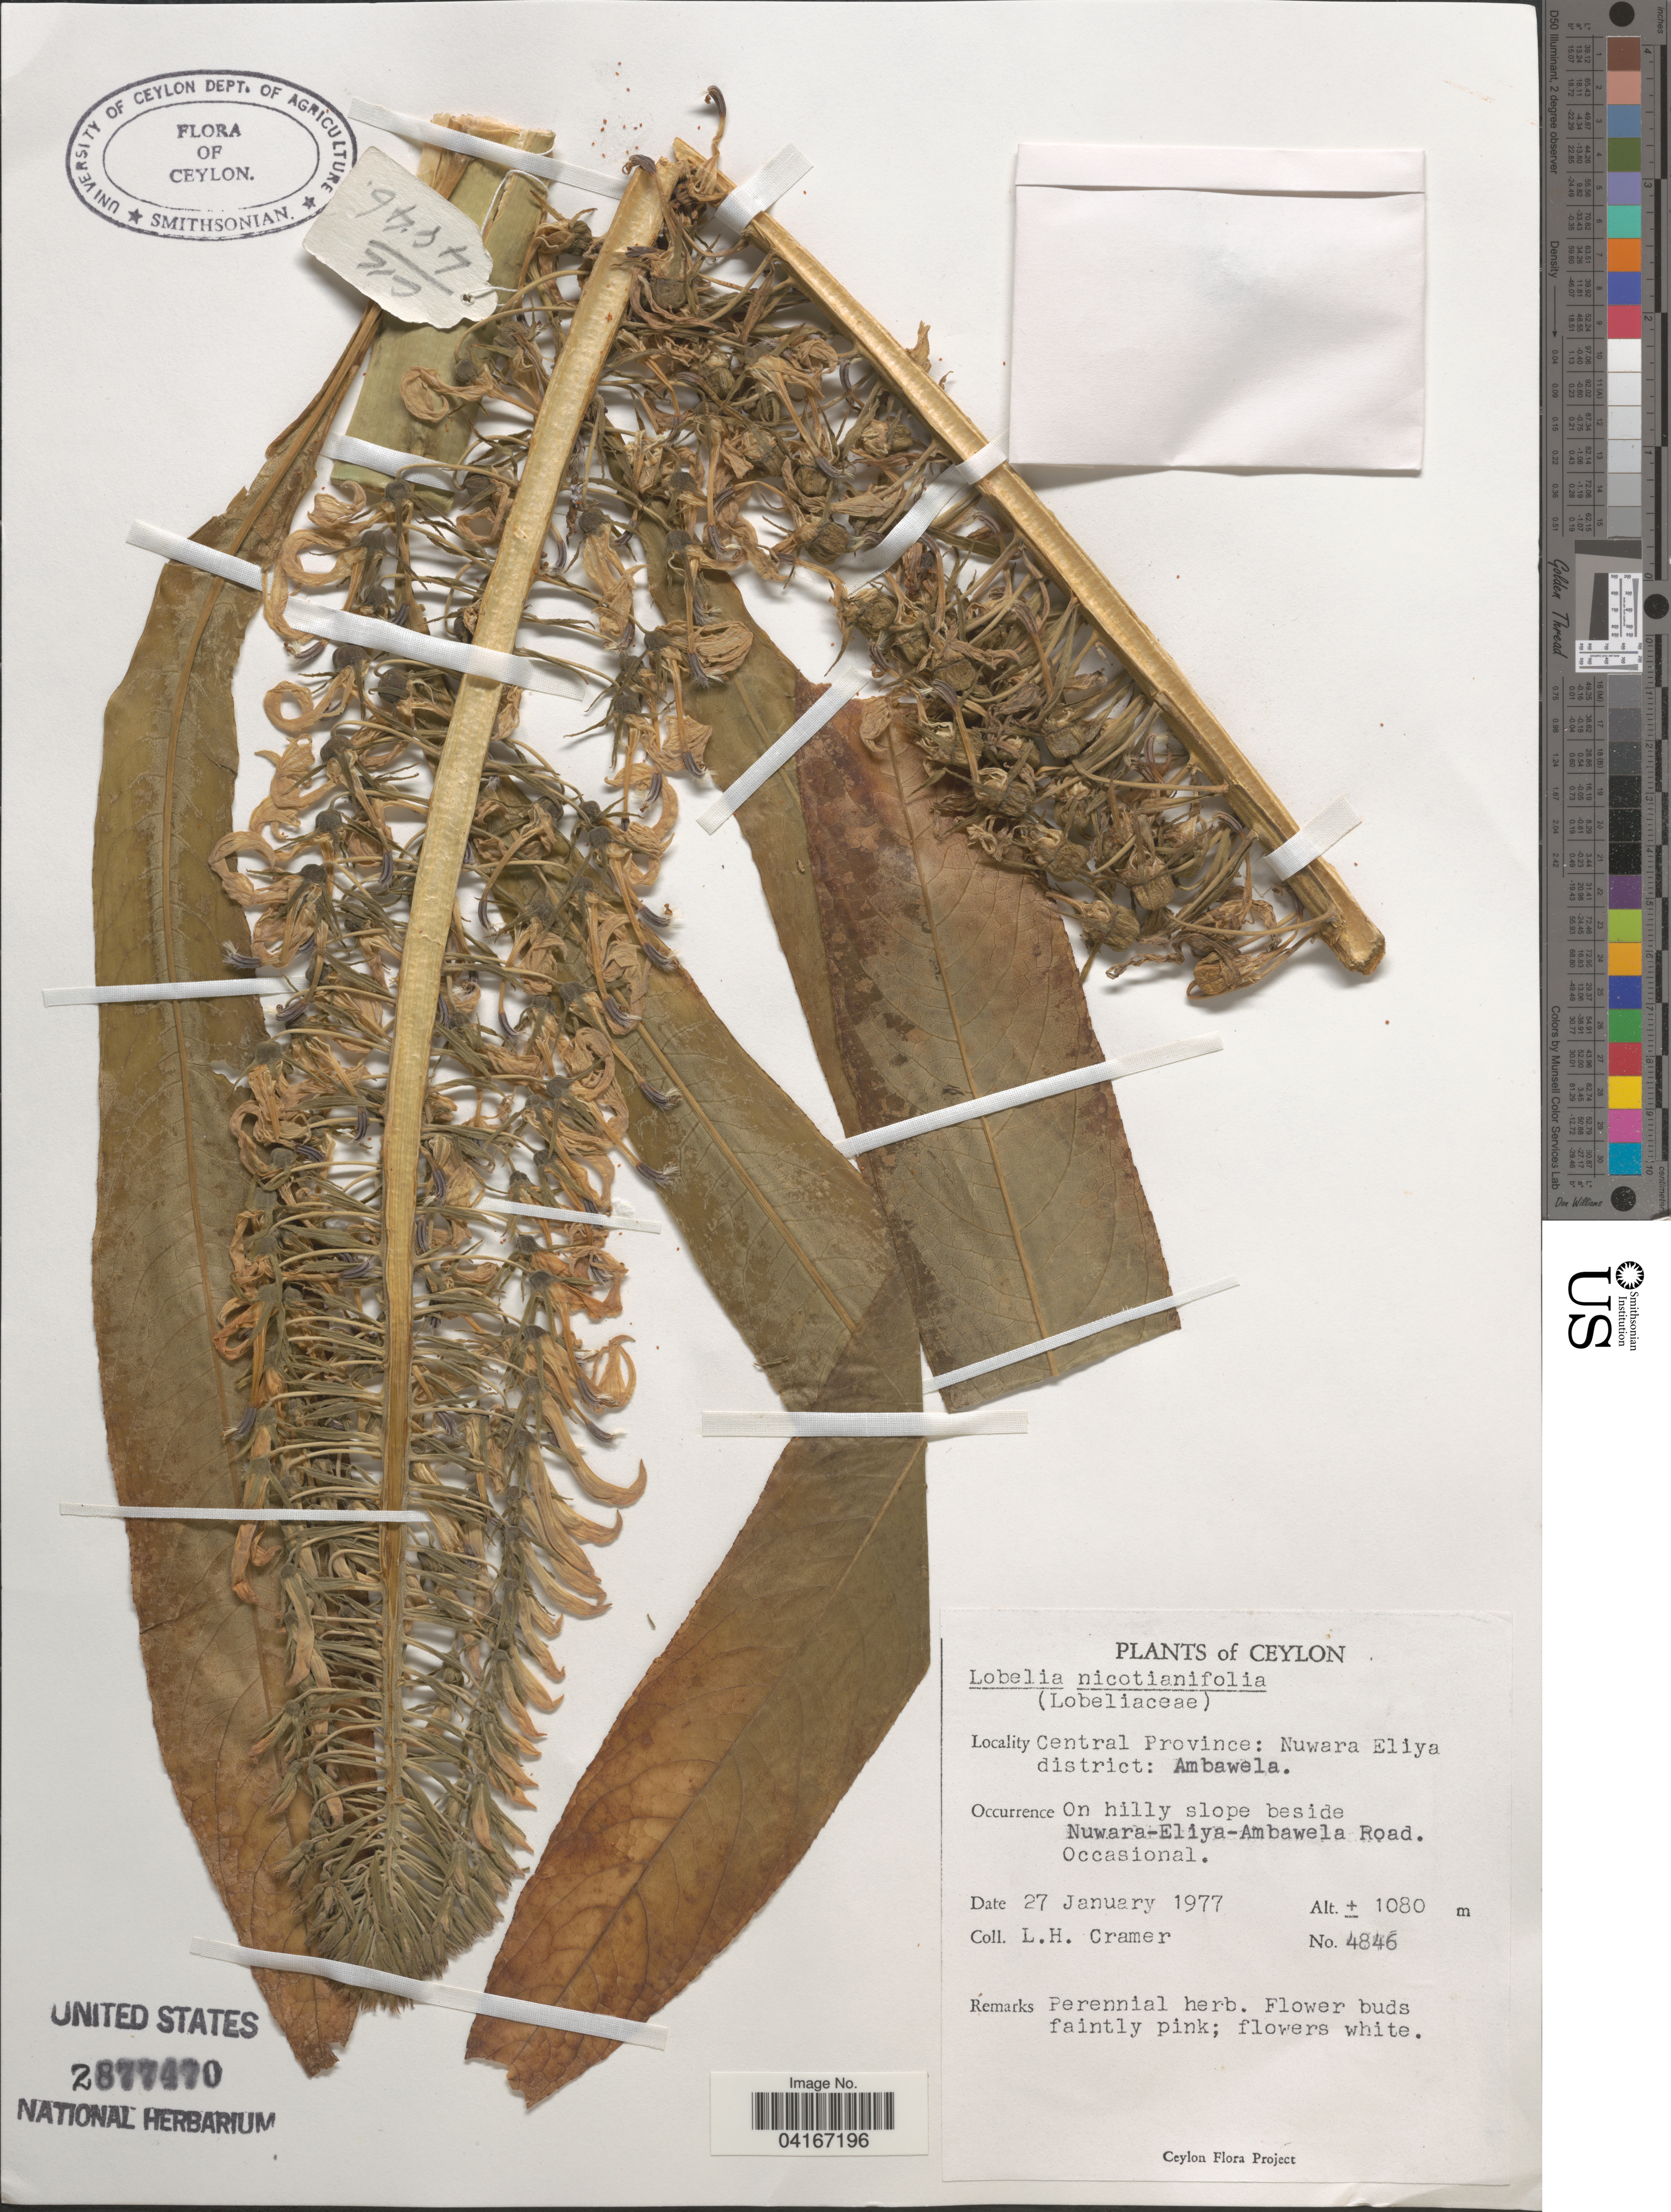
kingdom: Plantae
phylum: Tracheophyta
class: Magnoliopsida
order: Asterales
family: Campanulaceae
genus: Lobelia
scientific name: Lobelia nicotianifolia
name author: Roth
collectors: L. H. Cramer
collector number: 4846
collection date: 1977-01-27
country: Sri Lanka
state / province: Central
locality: Ceylon. Nuwara Eliya district: Ambawela. On hilly slope beside Nuwara-Eliya-Ambawela Road.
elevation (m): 1080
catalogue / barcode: US 2877470